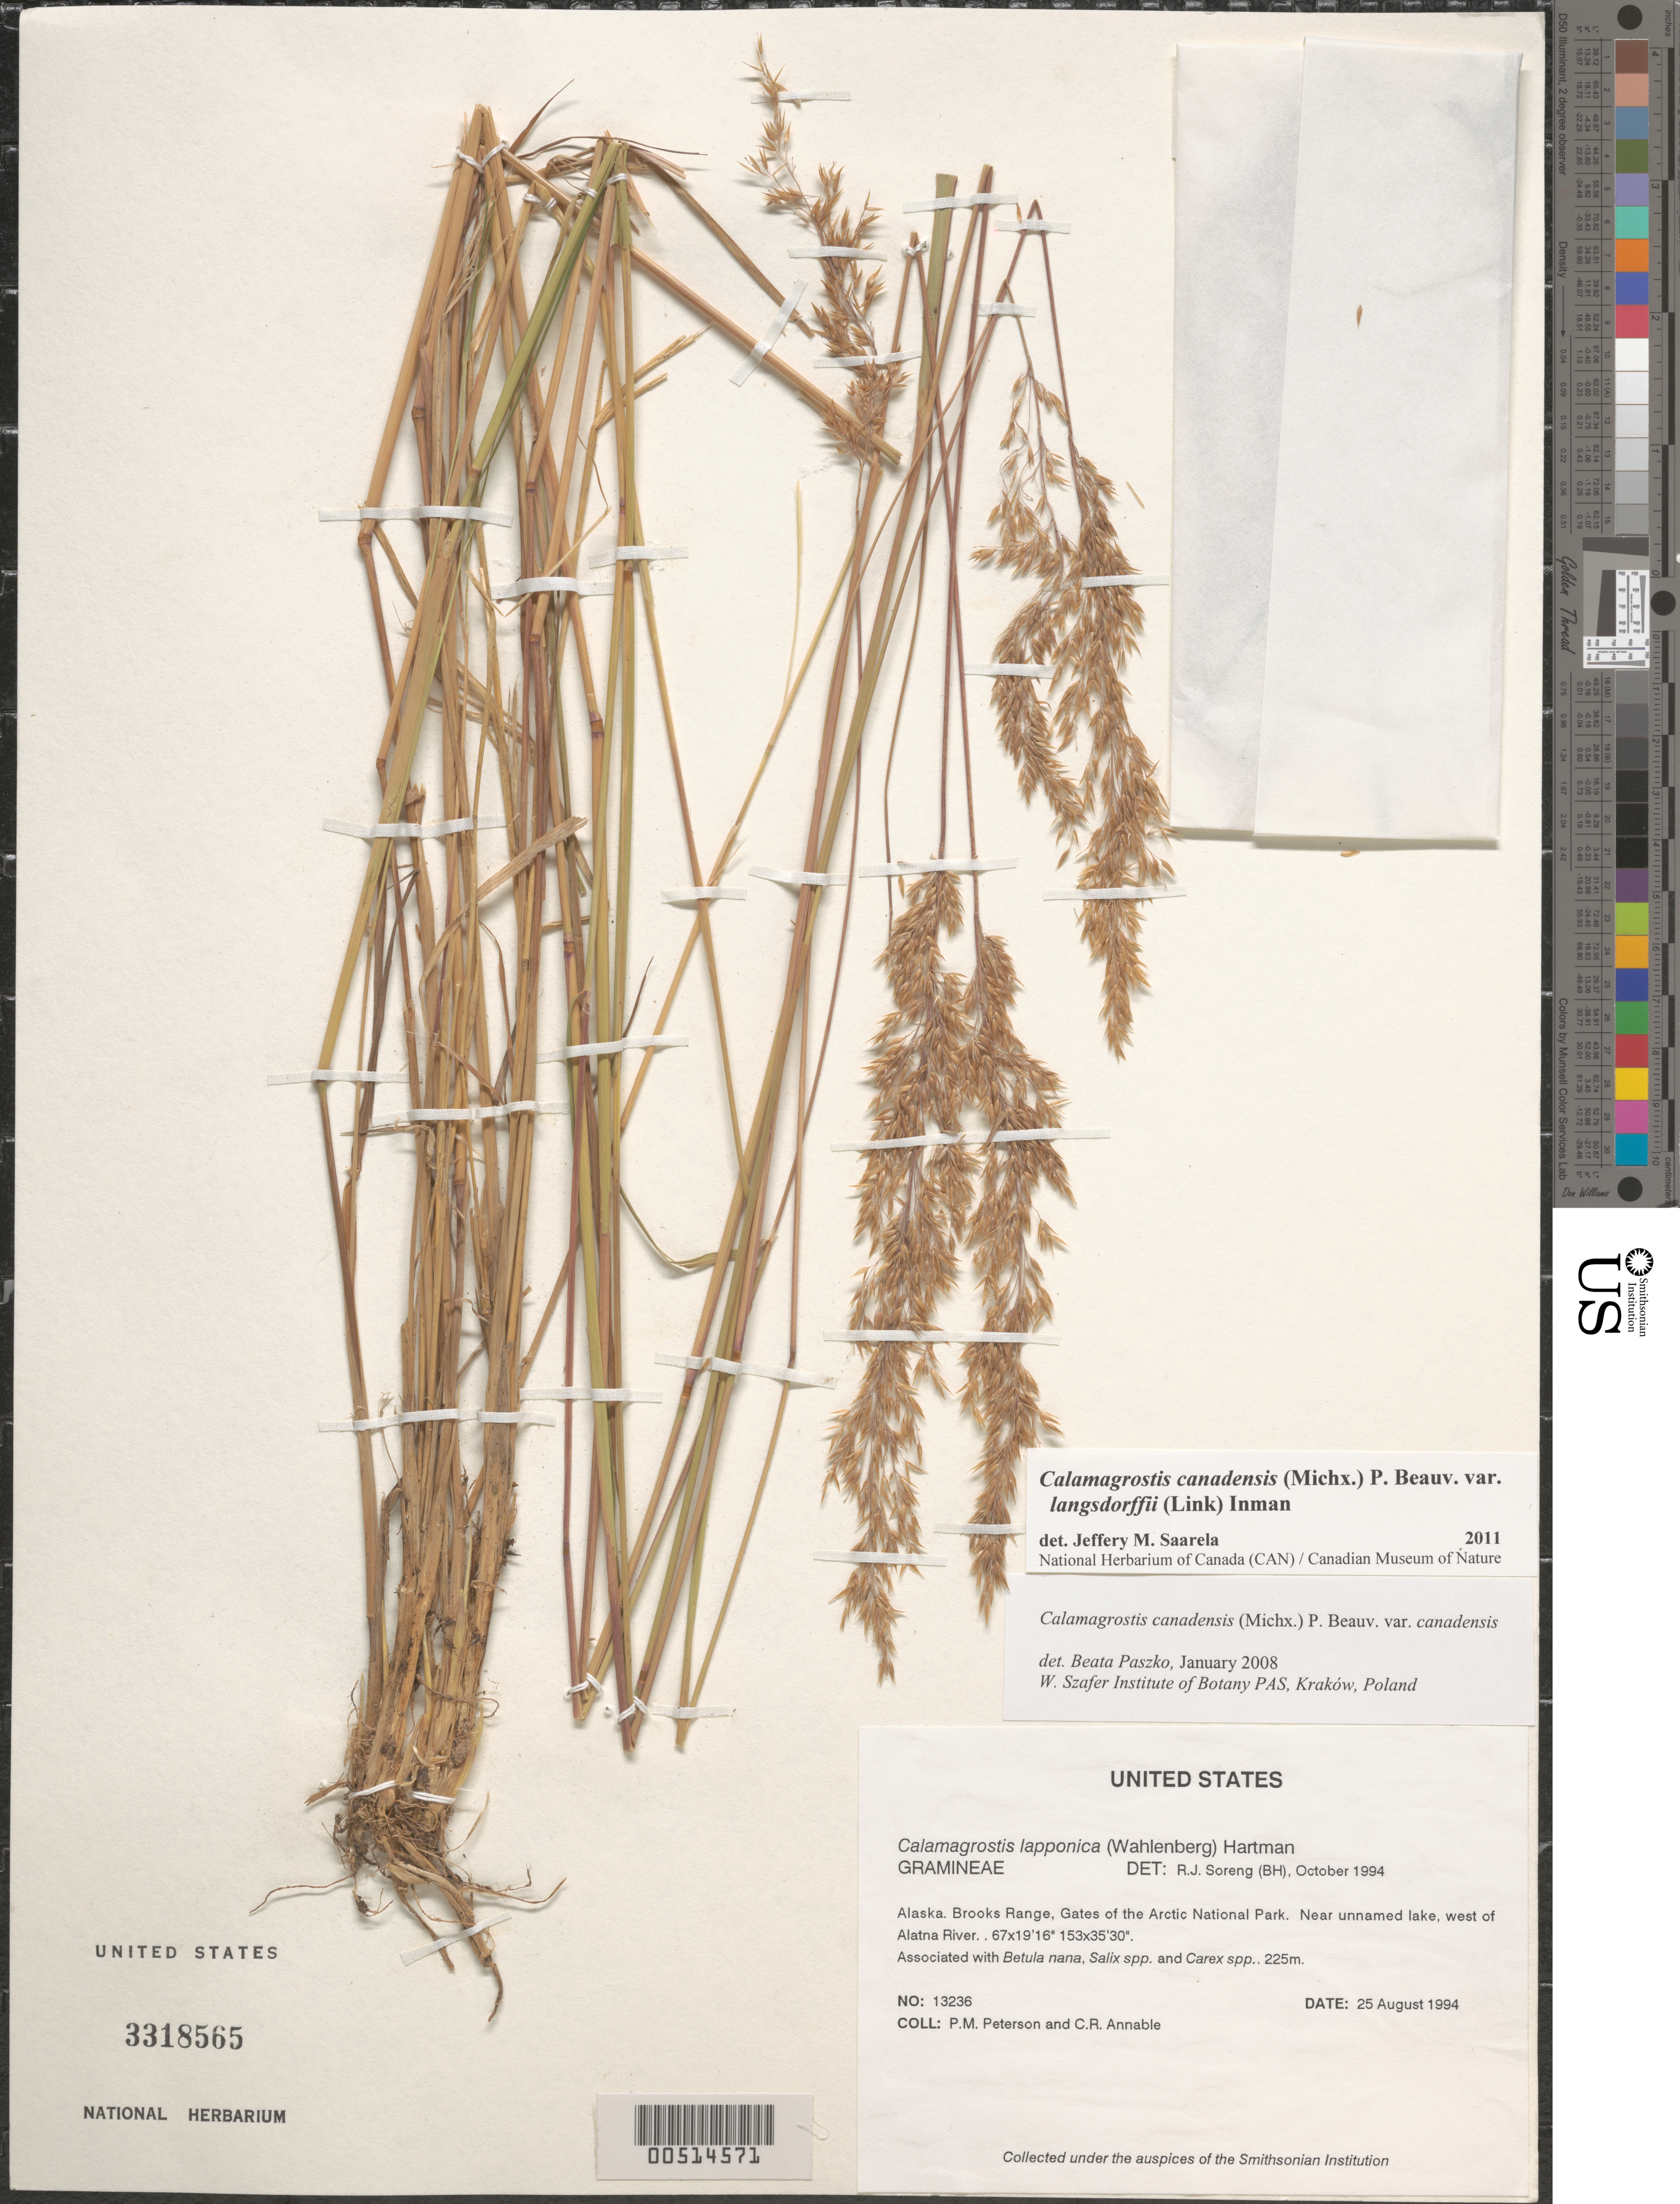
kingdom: Plantae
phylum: Tracheophyta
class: Liliopsida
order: Poales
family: Poaceae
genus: Calamagrostis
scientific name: Calamagrostis lapponica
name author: (Wahlenb.) Hartm.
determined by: Soreng, Robert J., Research Associate (BOT), Smithsonian Institution - National Museum of Natural History (UNITED STATES)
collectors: P. M. Peterson & C. R. Annable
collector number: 13236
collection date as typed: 25 Aug 1994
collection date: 1994-08-25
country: United States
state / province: Alaska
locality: Brooks Range, Gates of the Arctic National Park. Near unnamed lake, west of Alatna River.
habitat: Associated with {Betula nana}, {Salix spp.} and {Carex spp.}.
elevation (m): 225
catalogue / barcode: US 3318565